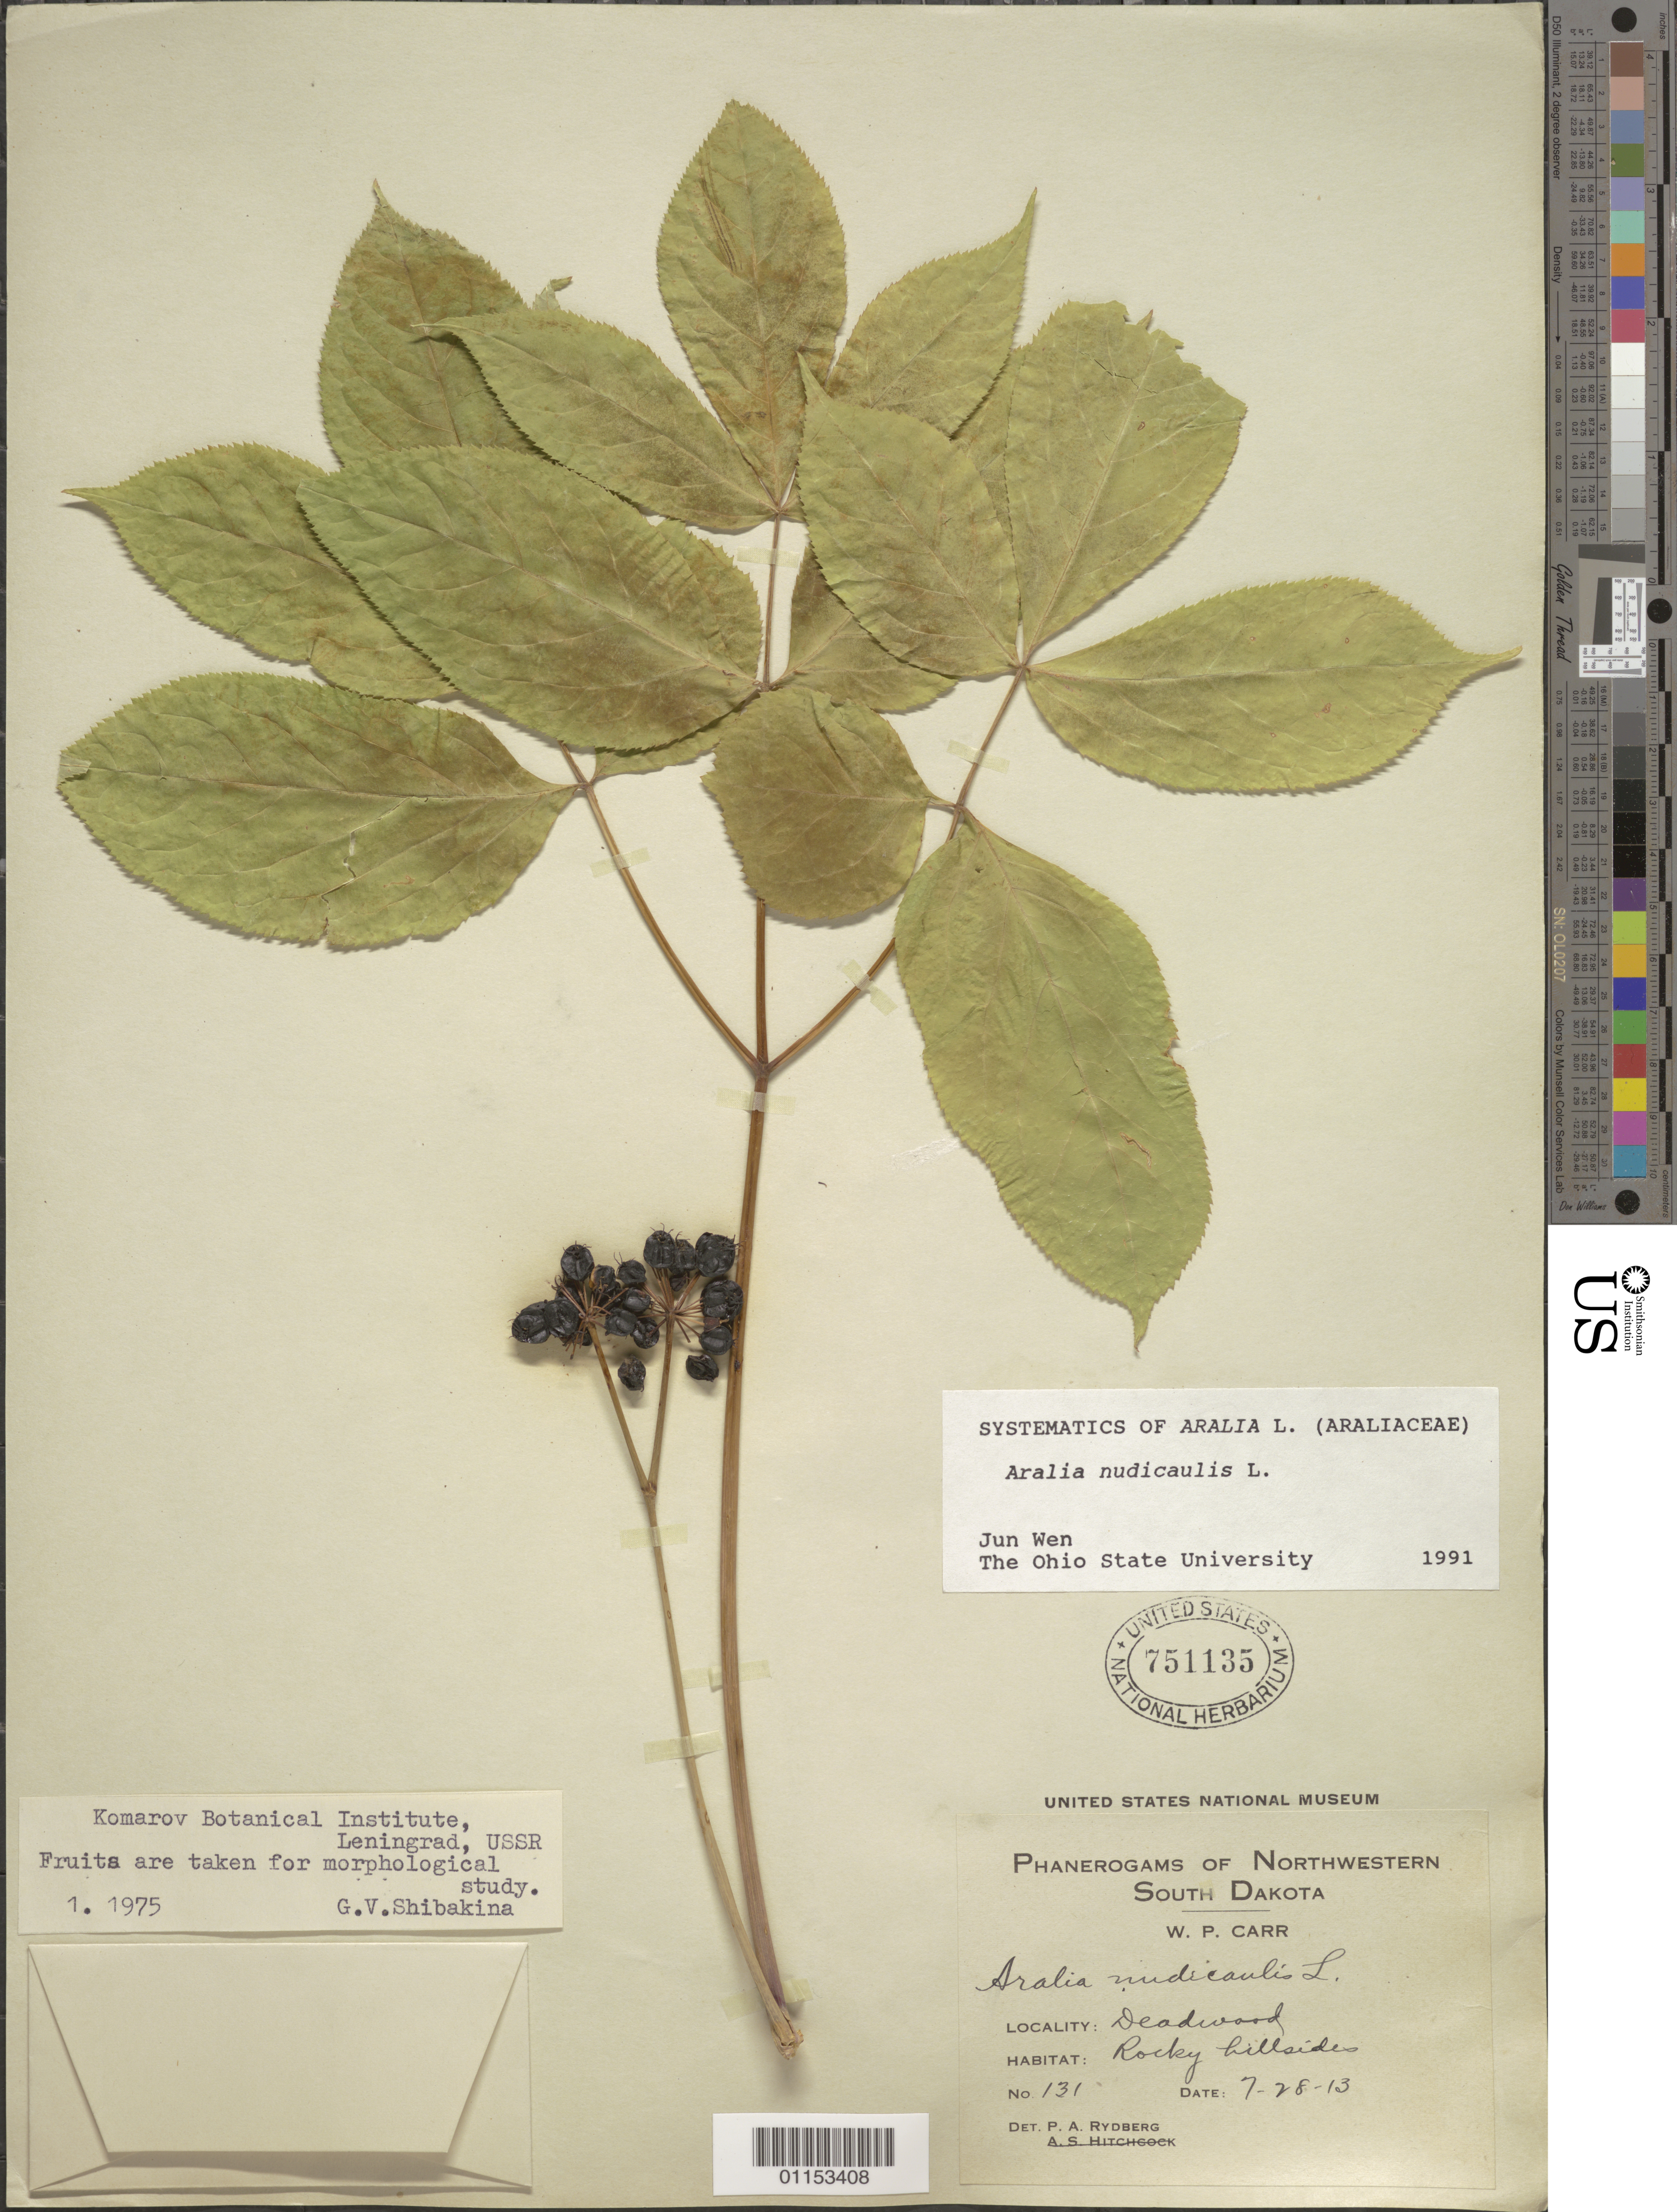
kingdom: Plantae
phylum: Tracheophyta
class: Magnoliopsida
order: Apiales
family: Araliaceae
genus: Aralia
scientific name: Aralia nudicaulis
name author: L.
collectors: W. Carr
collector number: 131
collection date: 1913-07-28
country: United States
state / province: South Dakota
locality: Deadwood.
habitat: Rocky hillsides.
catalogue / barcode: US 751135